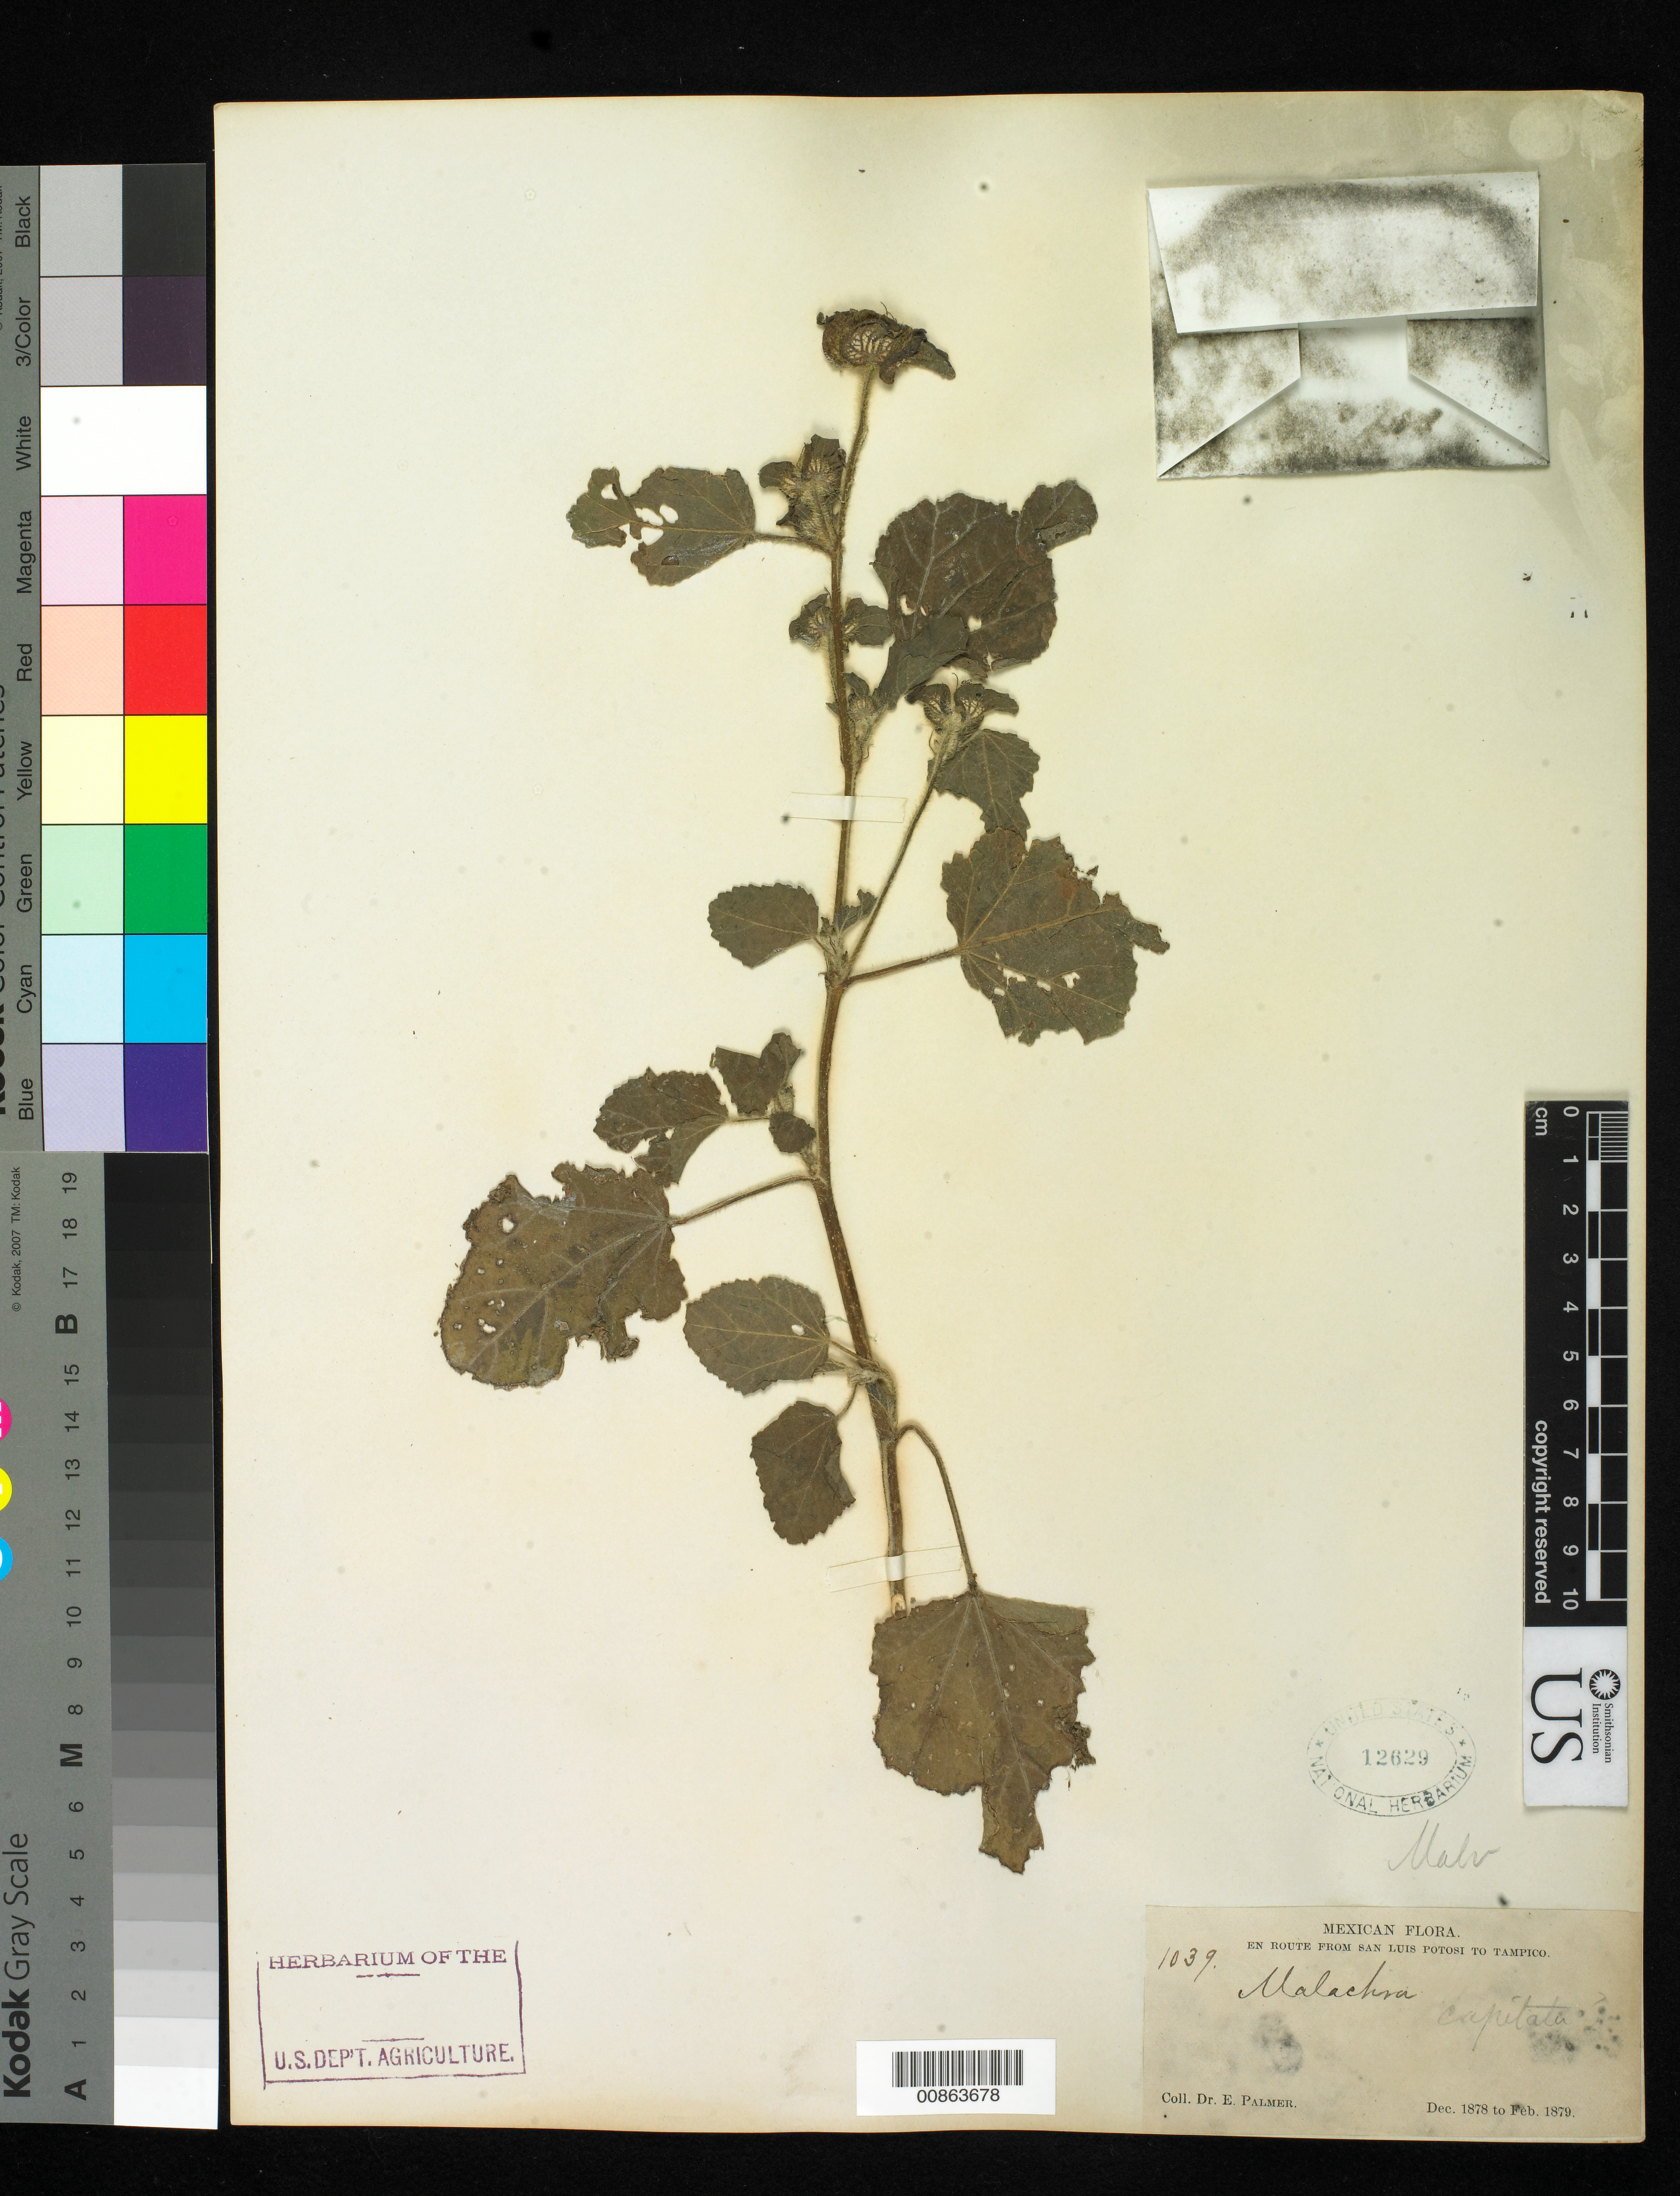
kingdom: Plantae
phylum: Tracheophyta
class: Magnoliopsida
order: Malvales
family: Malvaceae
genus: Malachra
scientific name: Malachra capitata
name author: (L.) L.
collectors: E. Palmer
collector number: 1039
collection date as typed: Dec 1878 to -- Feb 1879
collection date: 1878-12/1879-02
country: Mexico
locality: En route from San Luis Potosí to Tampico, Tamaulipas.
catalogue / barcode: US 12629